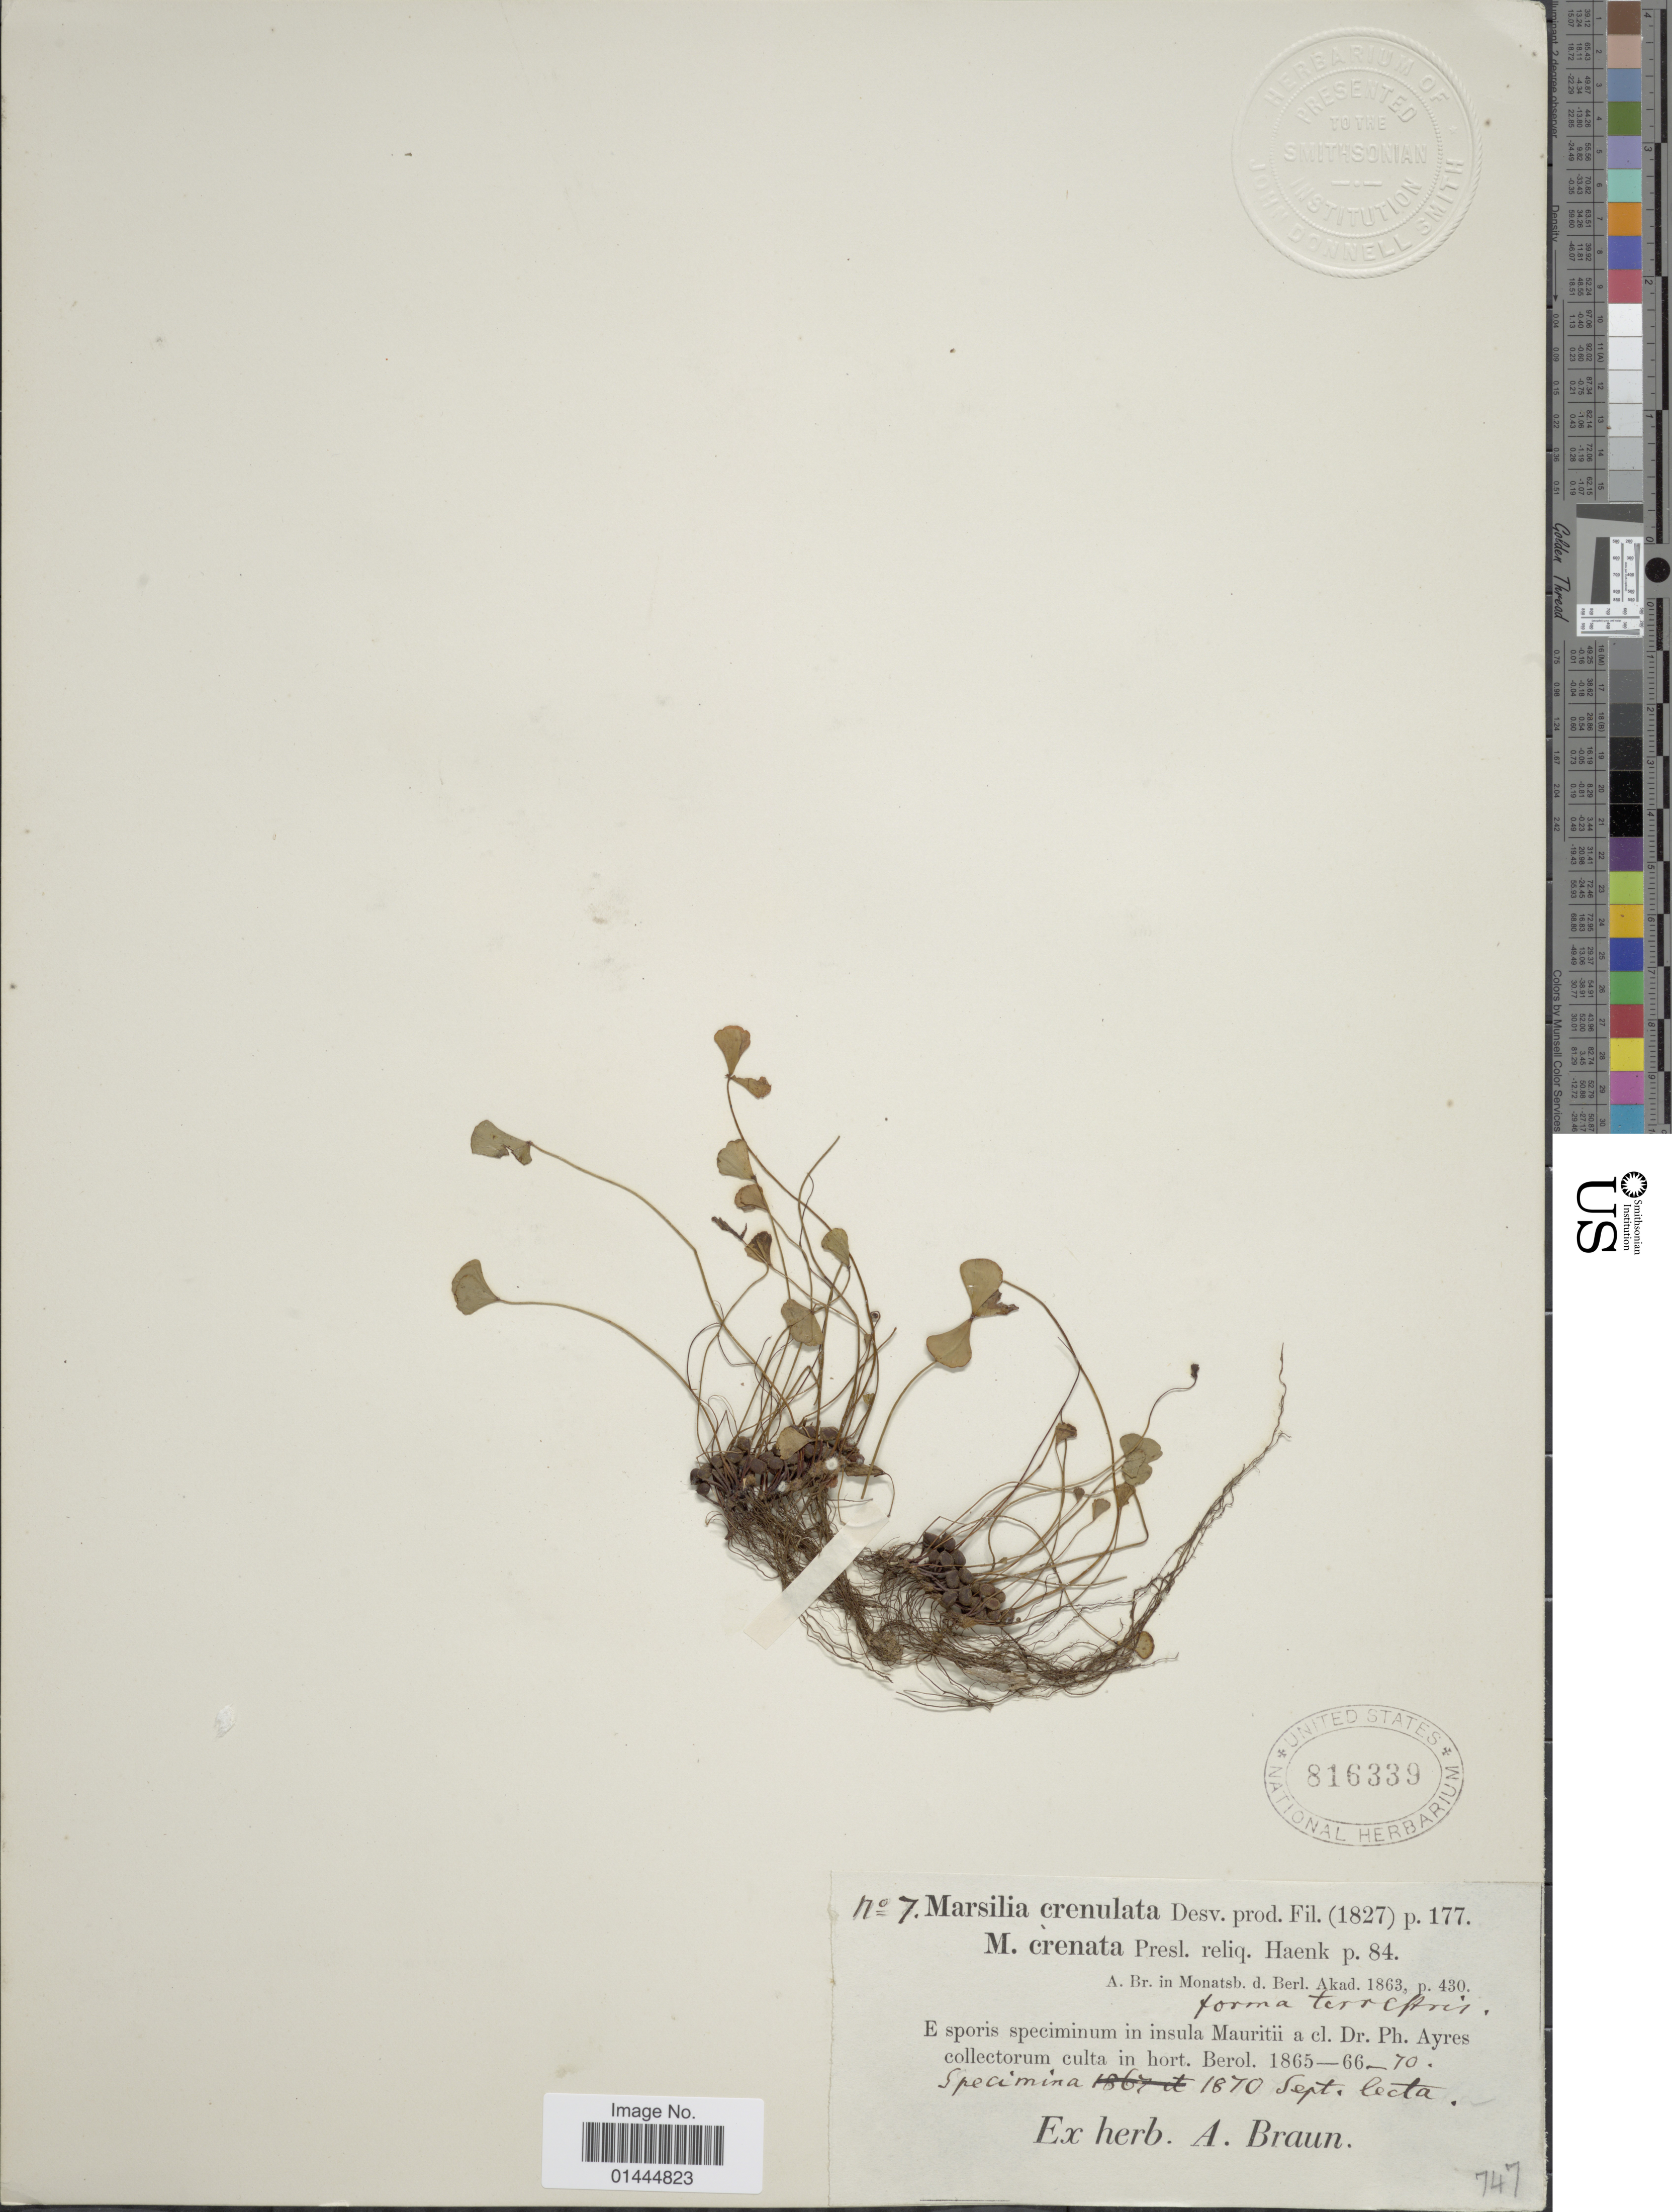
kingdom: Plantae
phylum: Tracheophyta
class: Polypodiopsida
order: Salviniales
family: Marsileaceae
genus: Marsilea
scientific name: Marsilea crenulata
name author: Desv.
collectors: ex herb. A. Braun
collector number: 7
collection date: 1870-09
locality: Culta in hort. Berol.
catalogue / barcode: US 816339